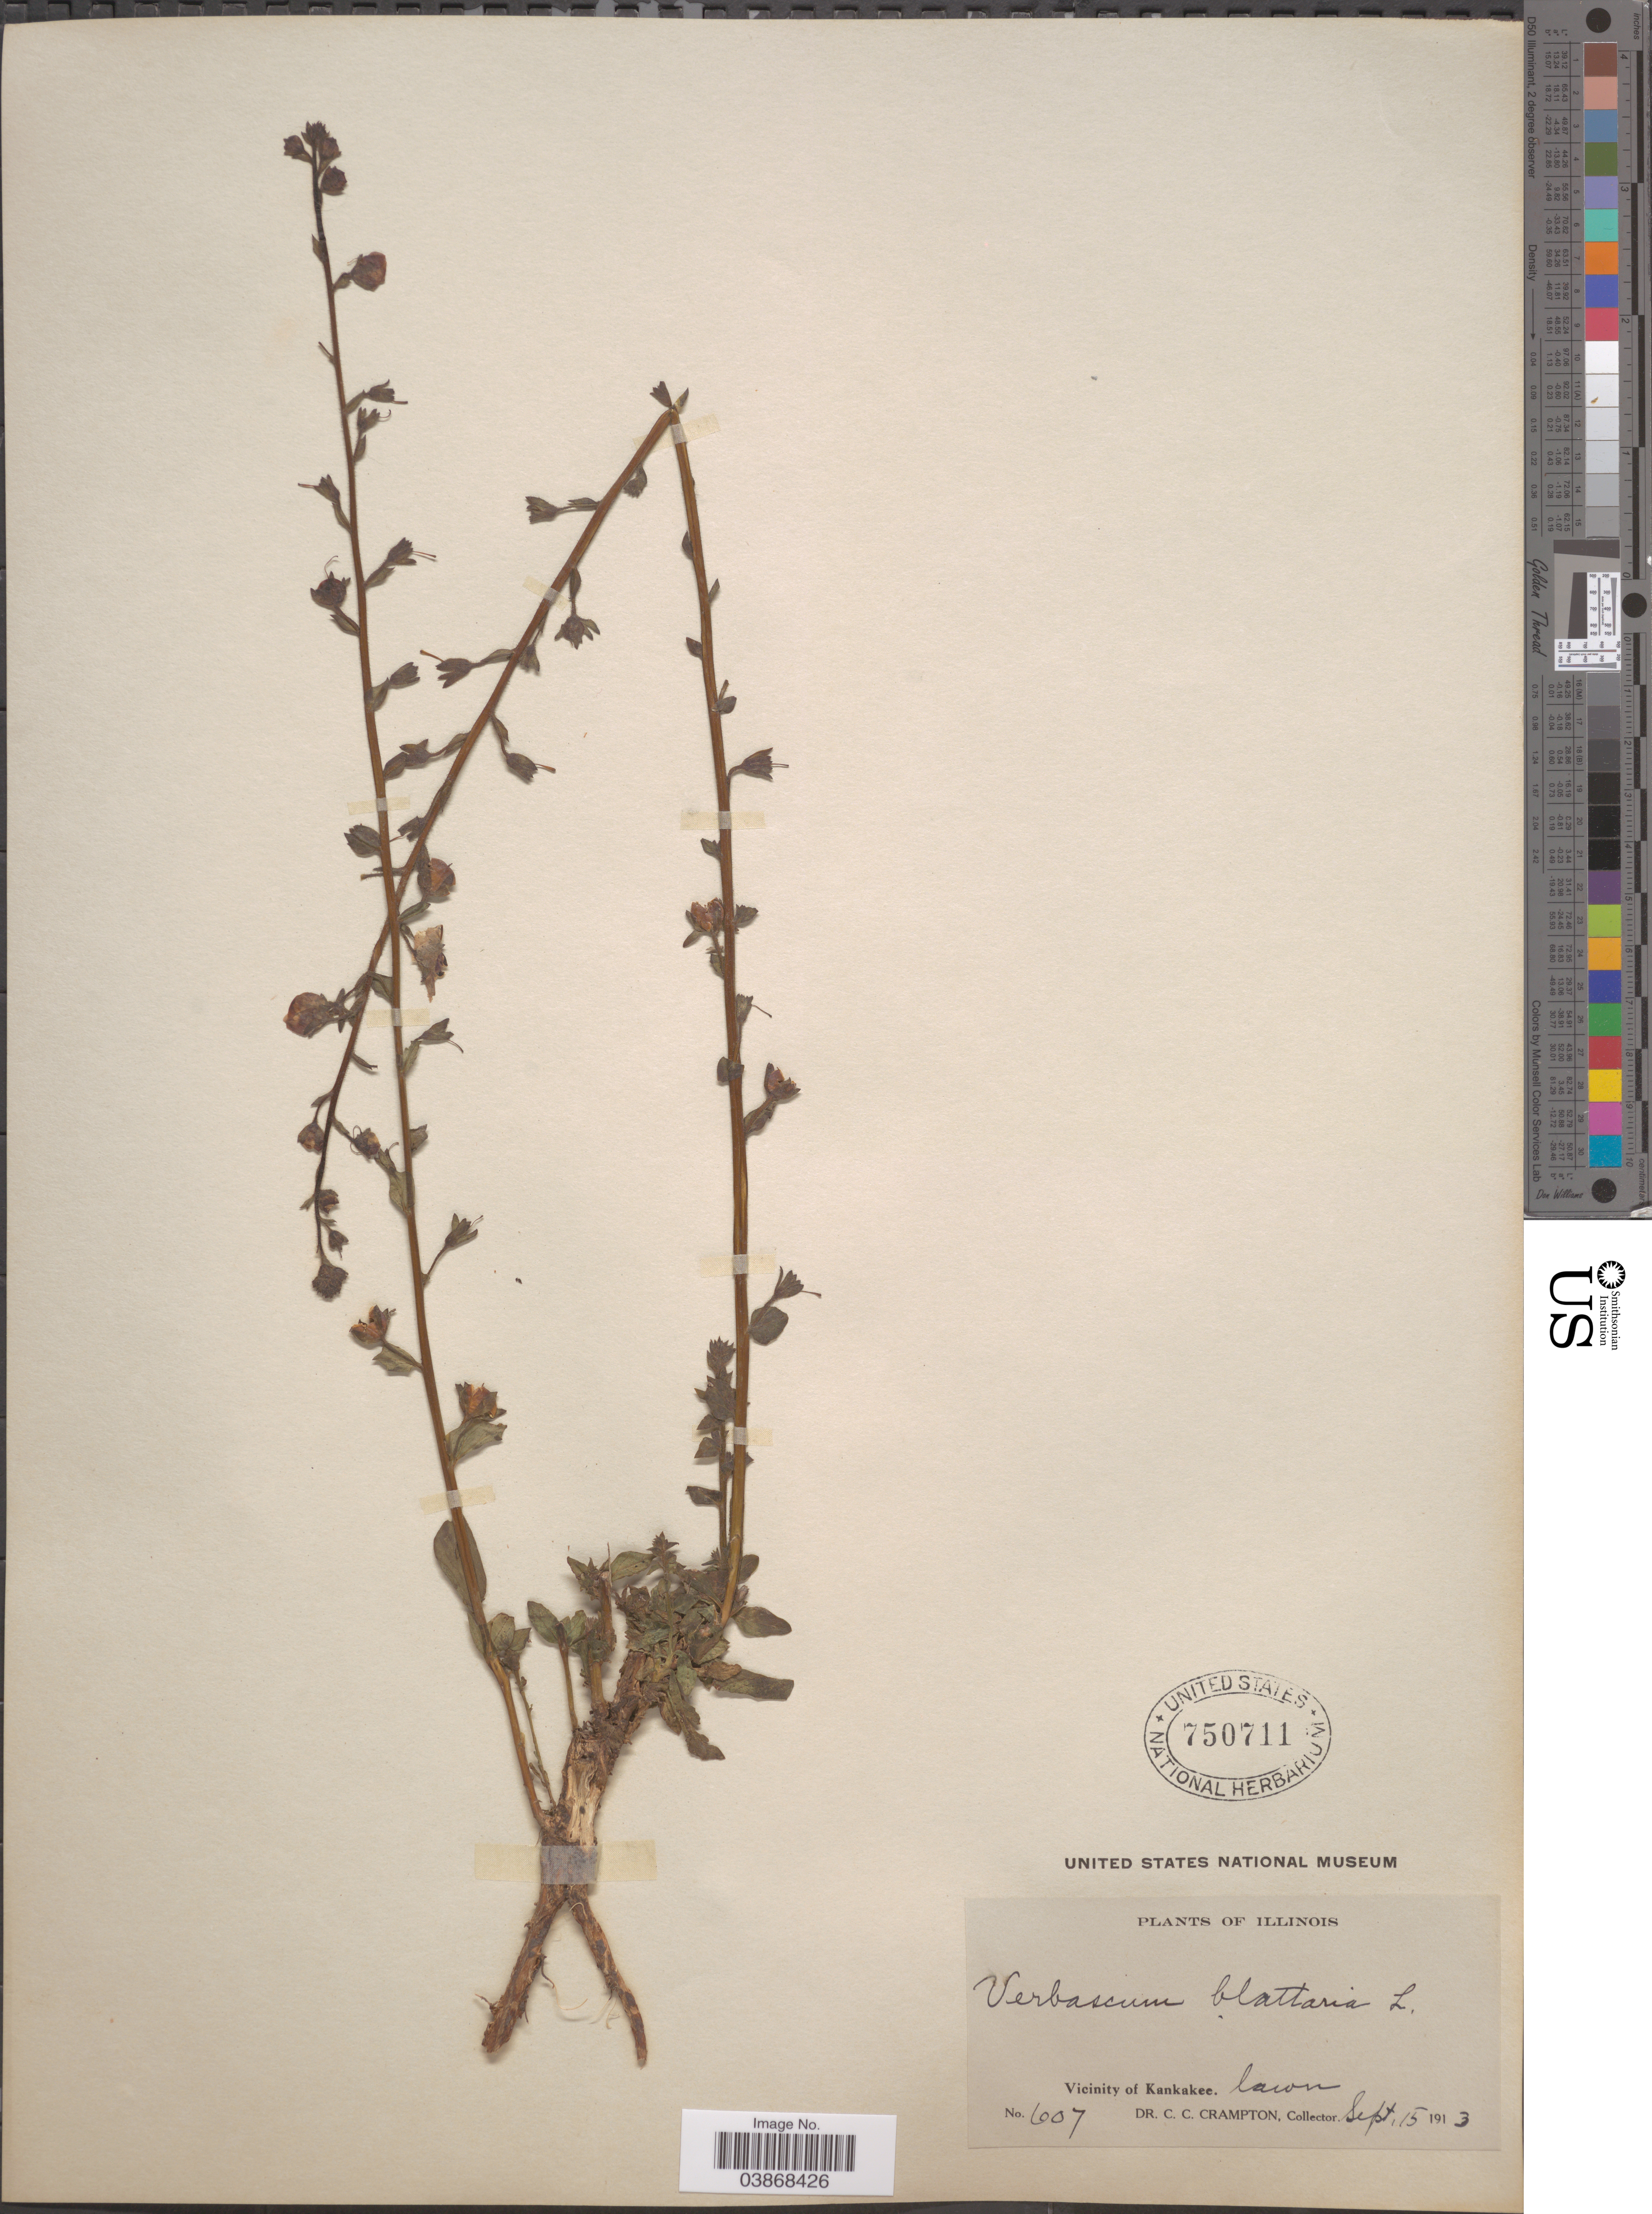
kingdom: Plantae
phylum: Tracheophyta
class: Magnoliopsida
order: Lamiales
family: Scrophulariaceae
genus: Verbascum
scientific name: Verbascum blattaria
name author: L.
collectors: C. Crampton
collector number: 607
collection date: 1913-09-15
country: United States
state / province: Illinois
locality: Vicinity of Kankakee. Lawn.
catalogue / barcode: US 750711